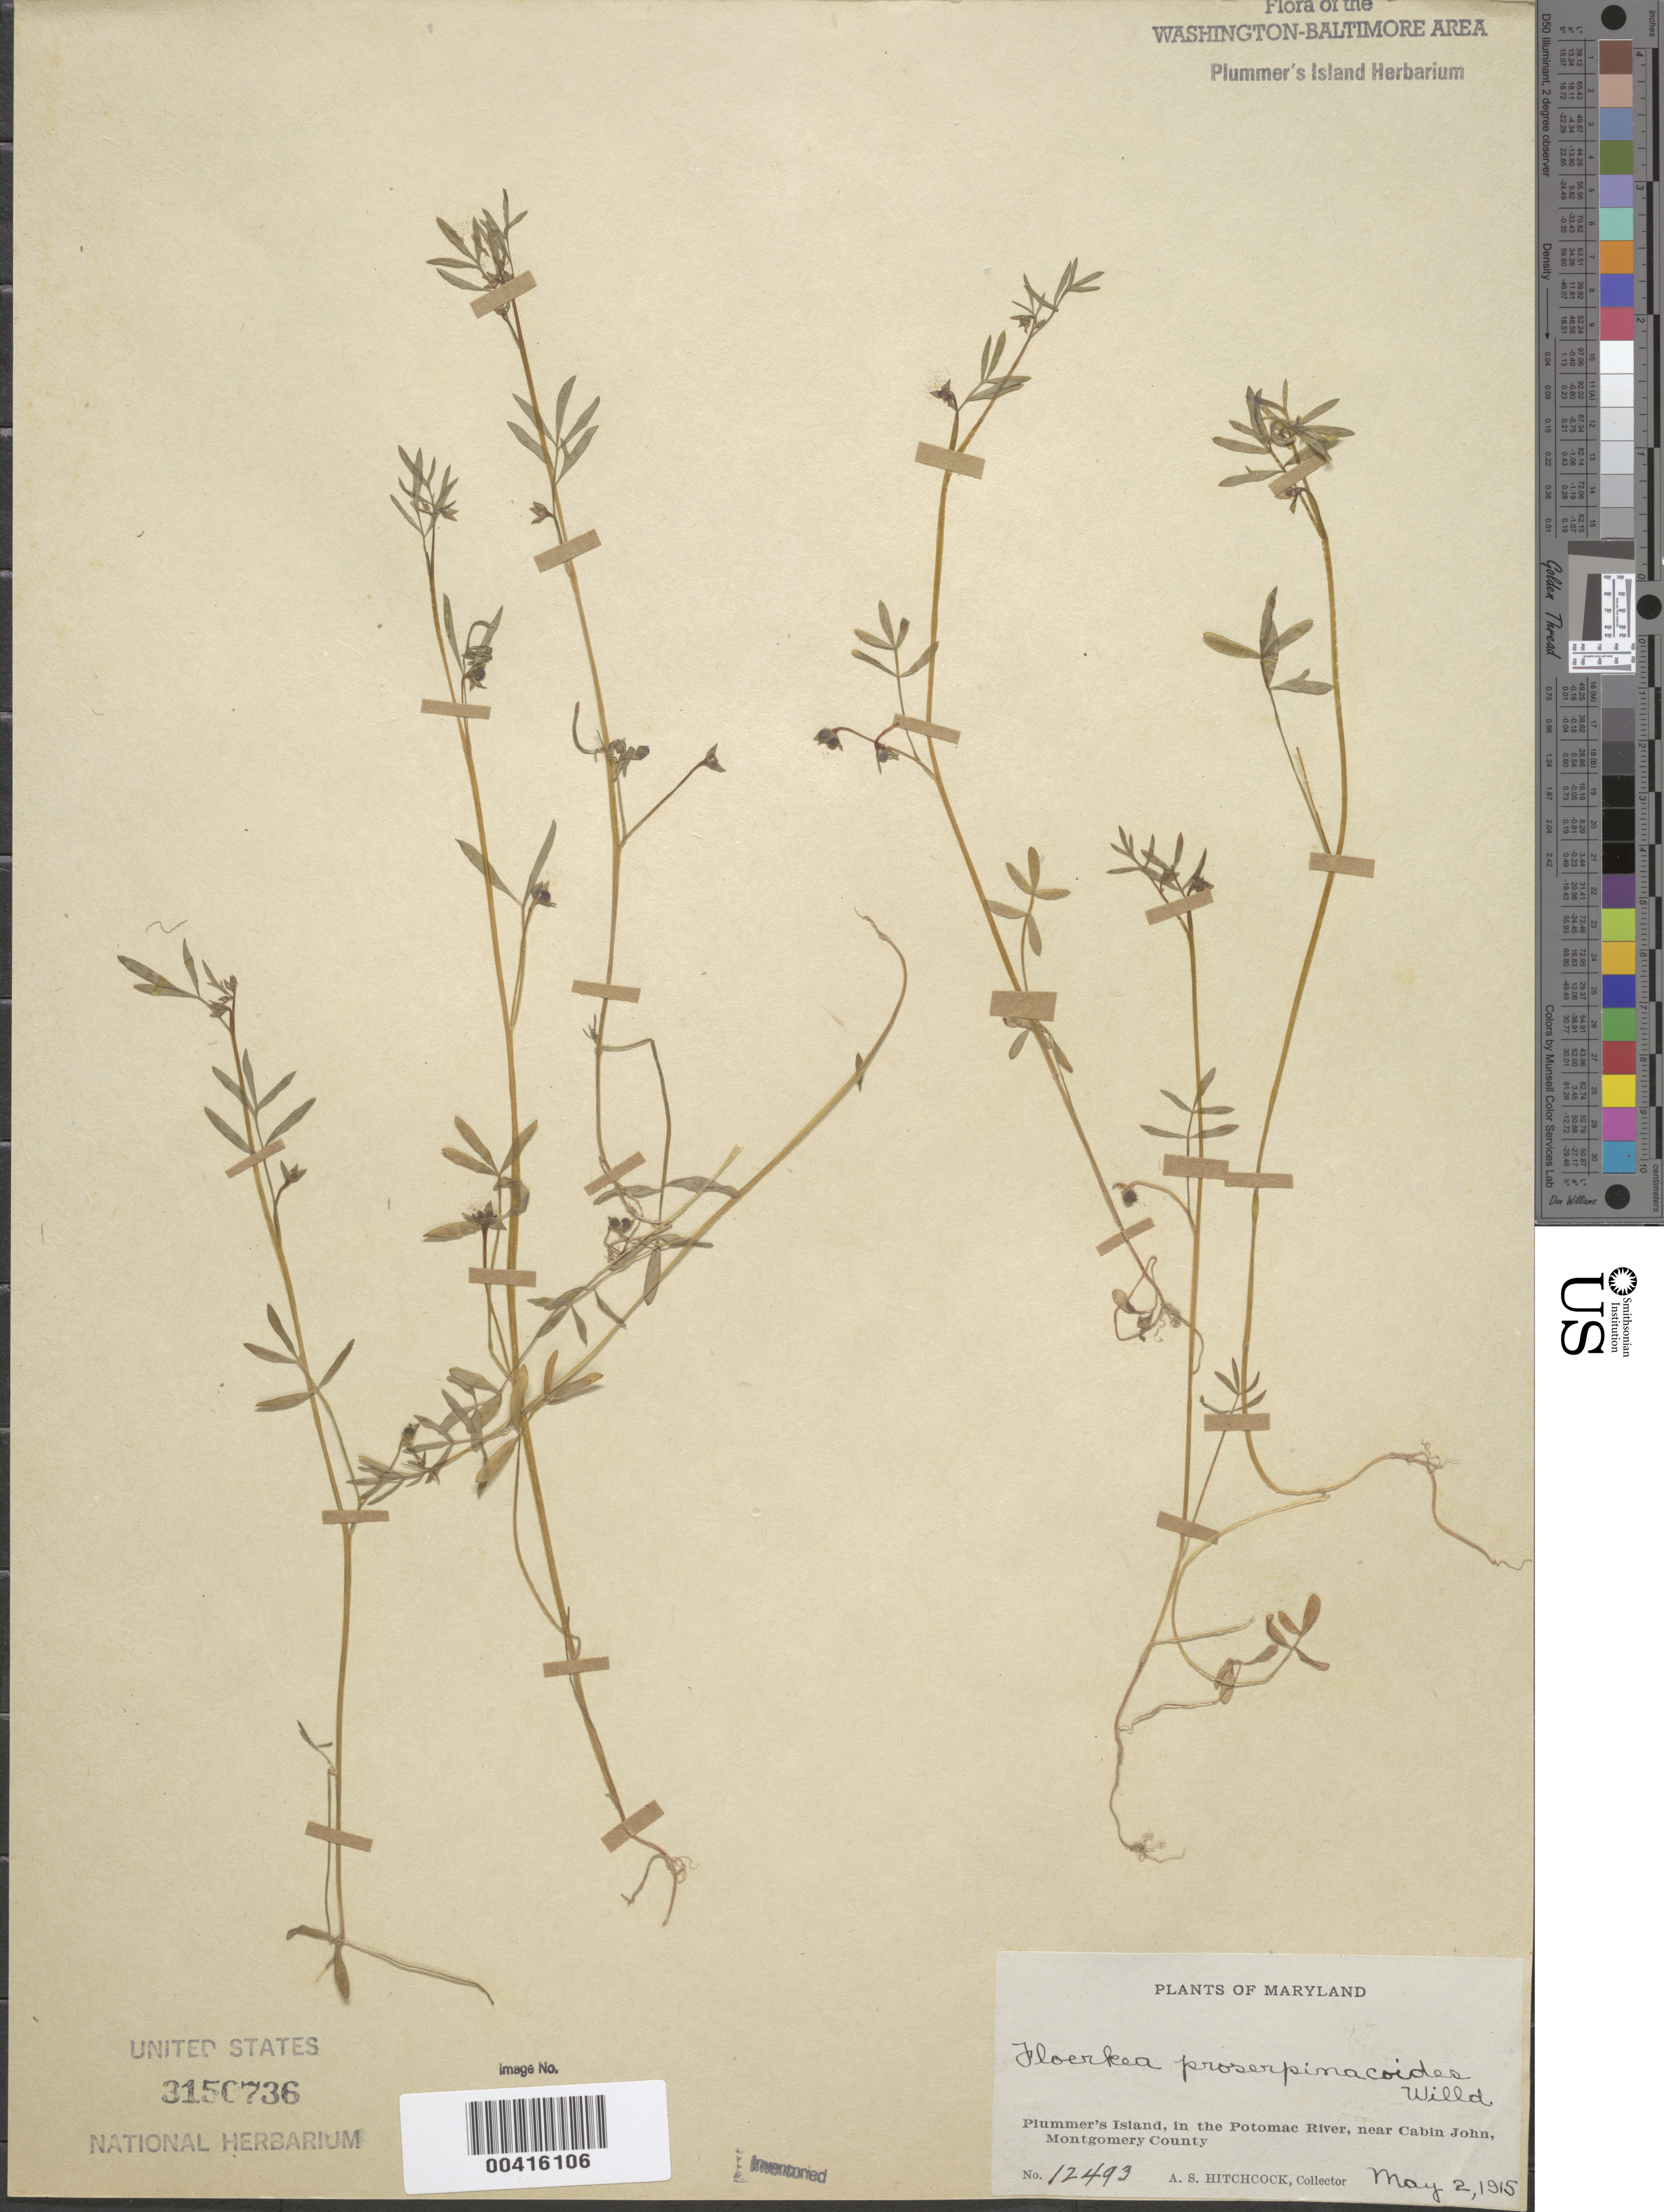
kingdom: Plantae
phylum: Tracheophyta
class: Magnoliopsida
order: Brassicales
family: Limnanthaceae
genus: Floerkea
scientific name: Floerkea proserpinacoides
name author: Willd.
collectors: A. S. Hitchcock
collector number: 12493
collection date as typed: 02 May 1915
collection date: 1915-05-02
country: United States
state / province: Maryland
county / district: Montgomery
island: Plummers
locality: Plummer's Island C. & O. Canal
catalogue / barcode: US 3150736